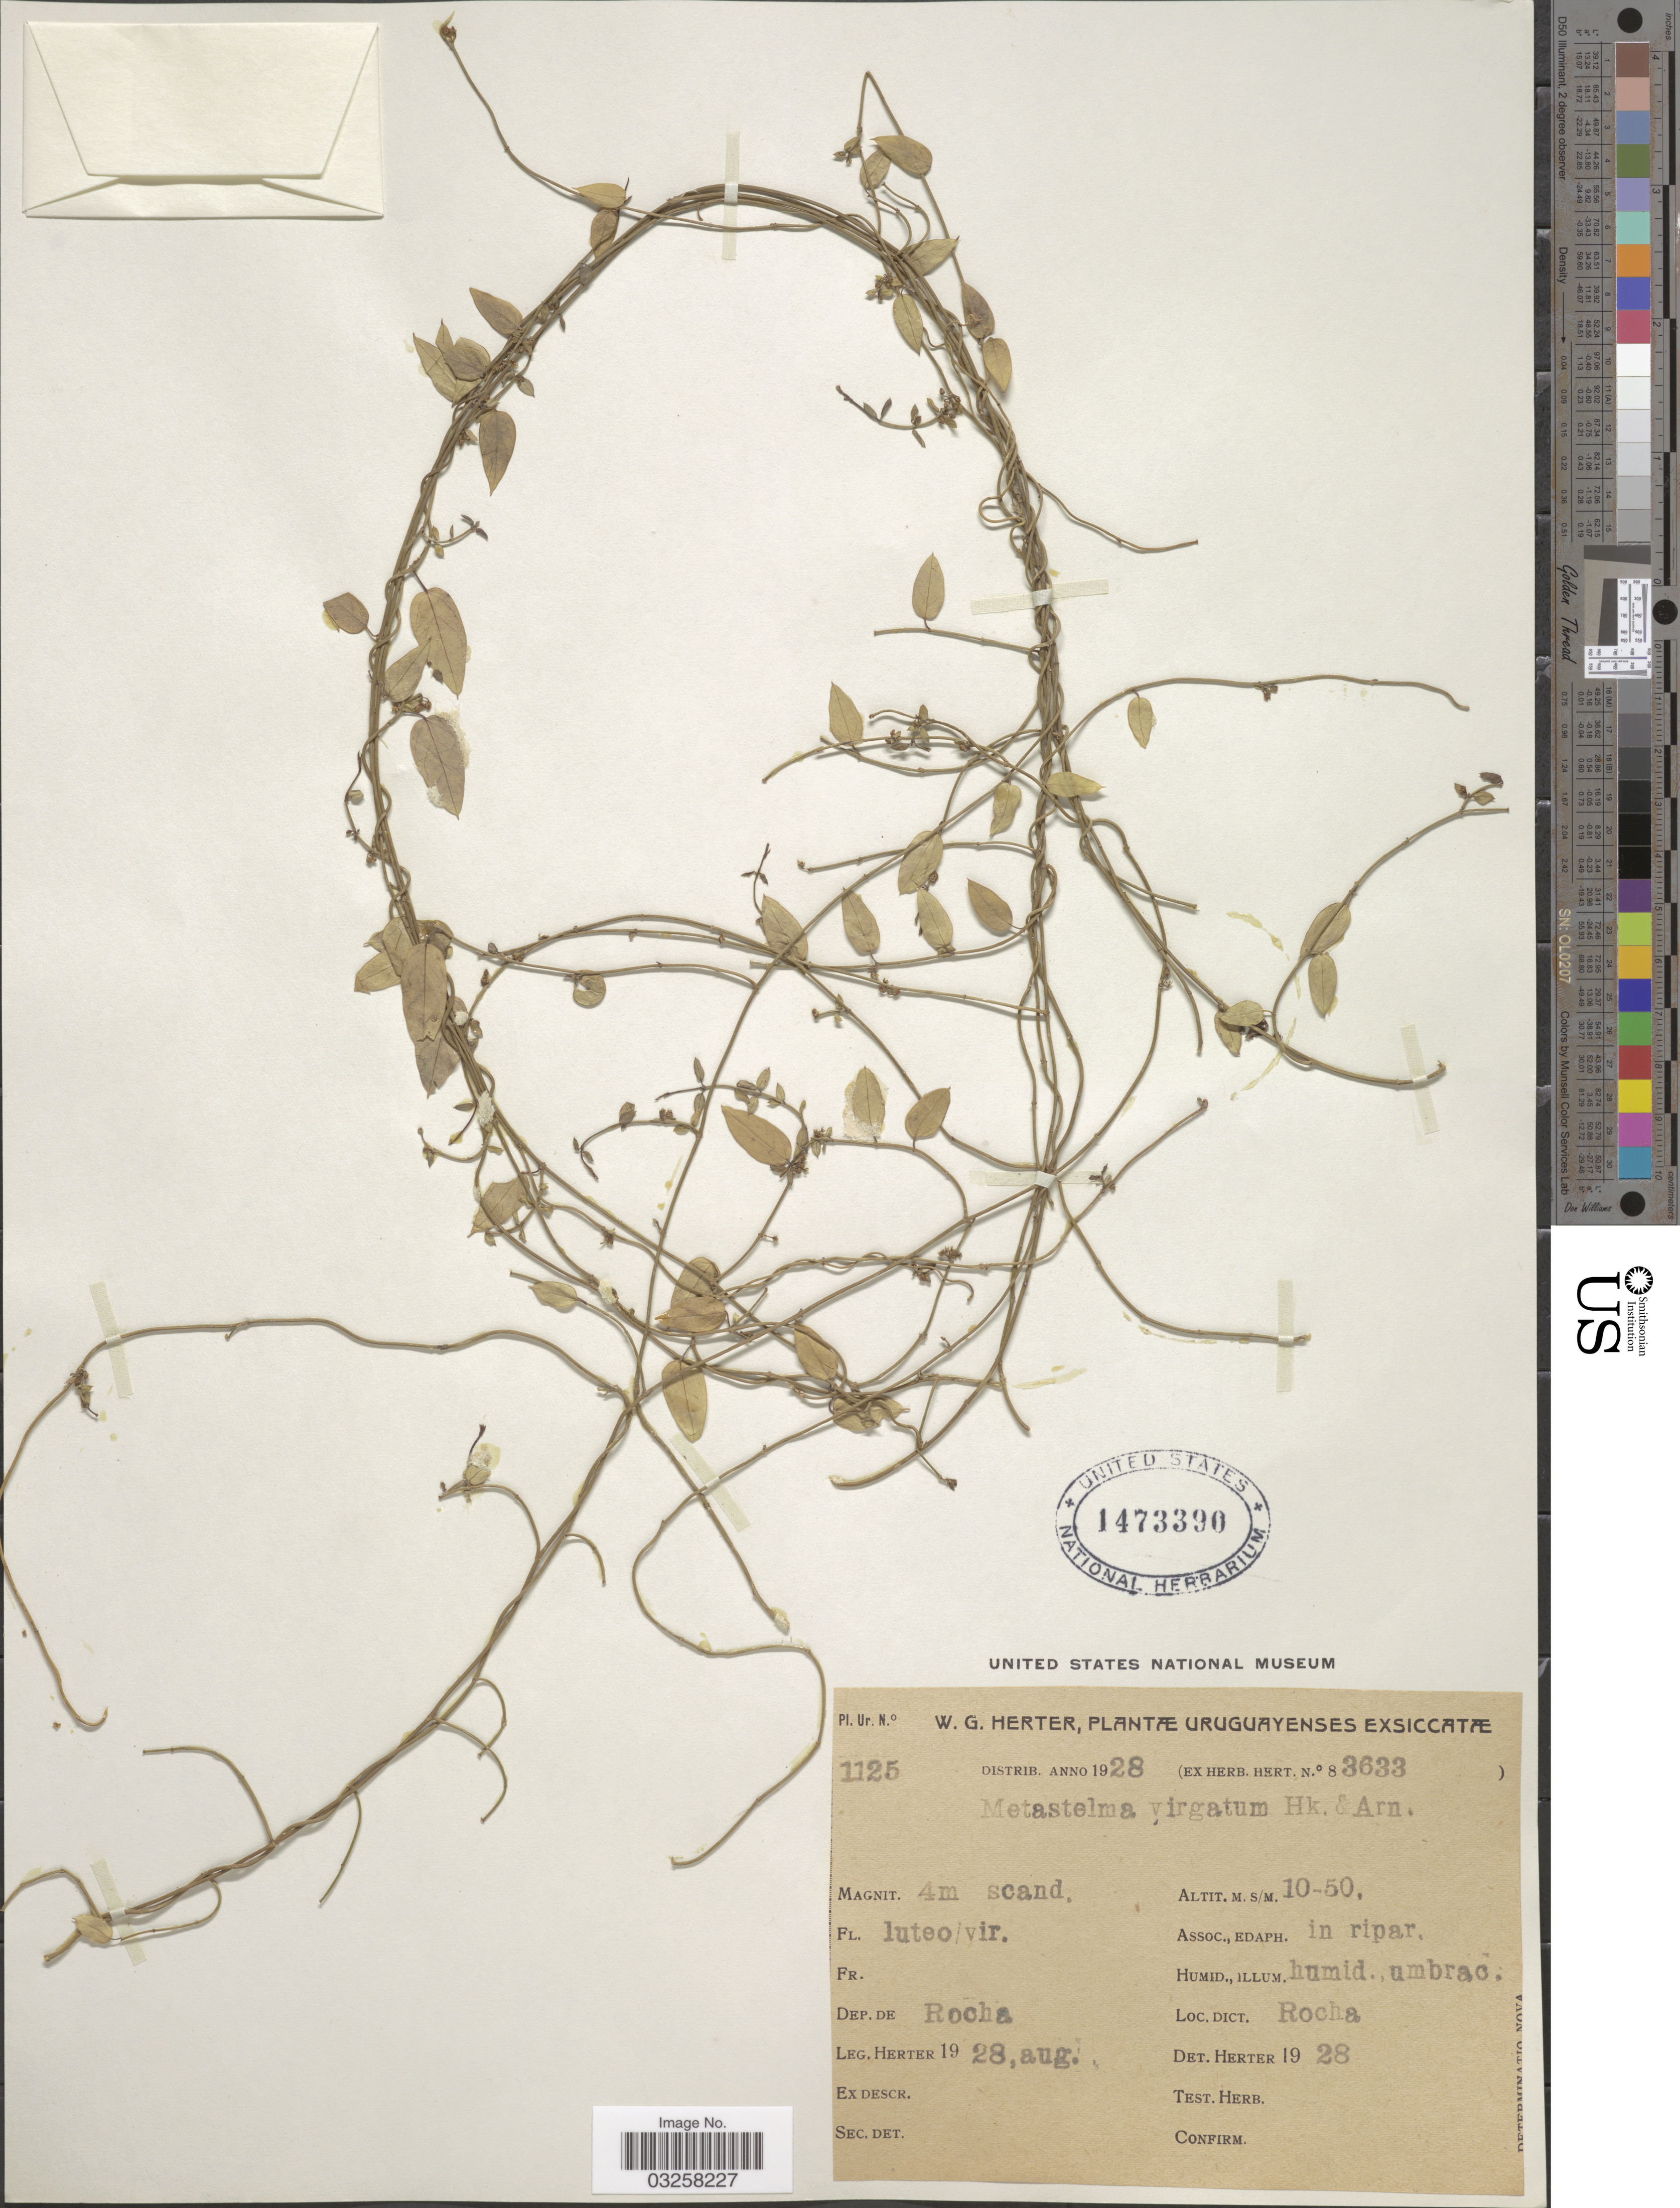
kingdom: Plantae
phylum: Tracheophyta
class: Magnoliopsida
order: Gentianales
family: Apocynaceae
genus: Metastelma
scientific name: Metastelma virgatum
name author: (Poir.) Decne.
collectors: W. G. Herter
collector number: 1125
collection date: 1928-08-28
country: Uruguay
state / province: Rocha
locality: Dep. de Rocha, Rocha.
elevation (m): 10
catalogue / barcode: US 1473390